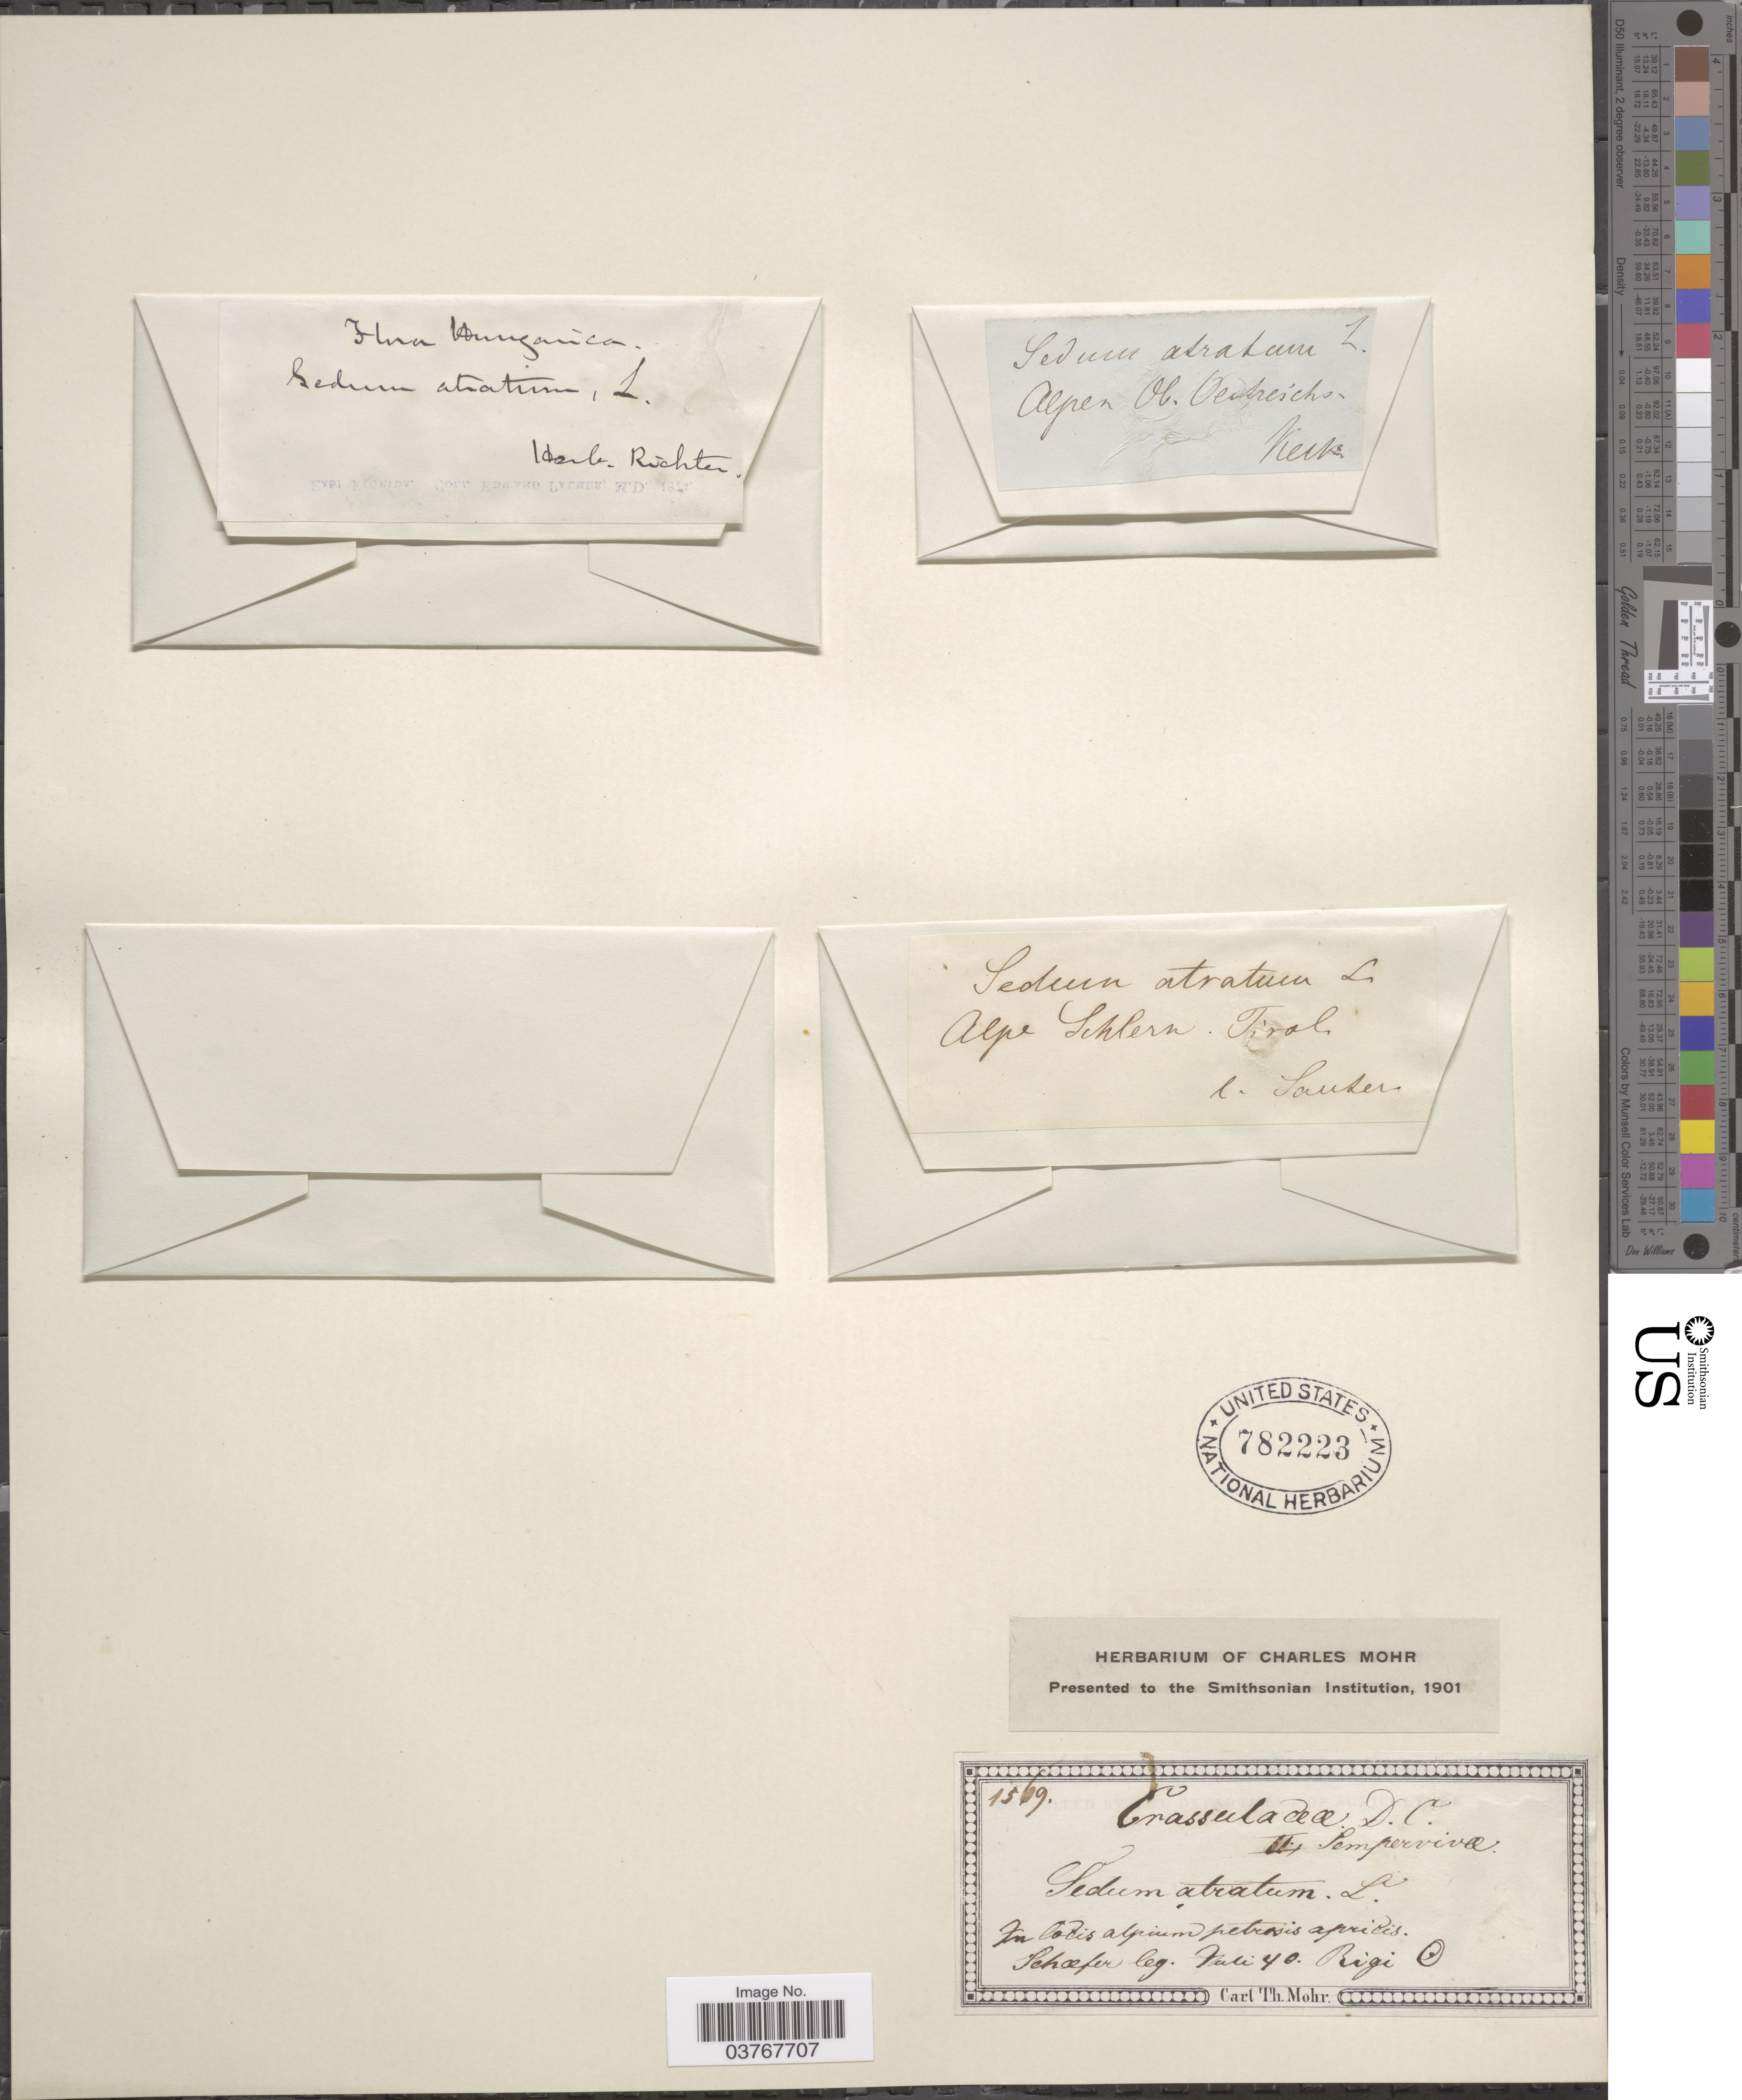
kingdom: Plantae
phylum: Tracheophyta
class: Magnoliopsida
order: Saxifragales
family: Crassulaceae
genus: Sedum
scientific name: Sedum atratum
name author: L.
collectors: -- Keck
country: Austria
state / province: Oberosterreich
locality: Alpen Ob. Oestreichs.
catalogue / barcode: US 782223-4